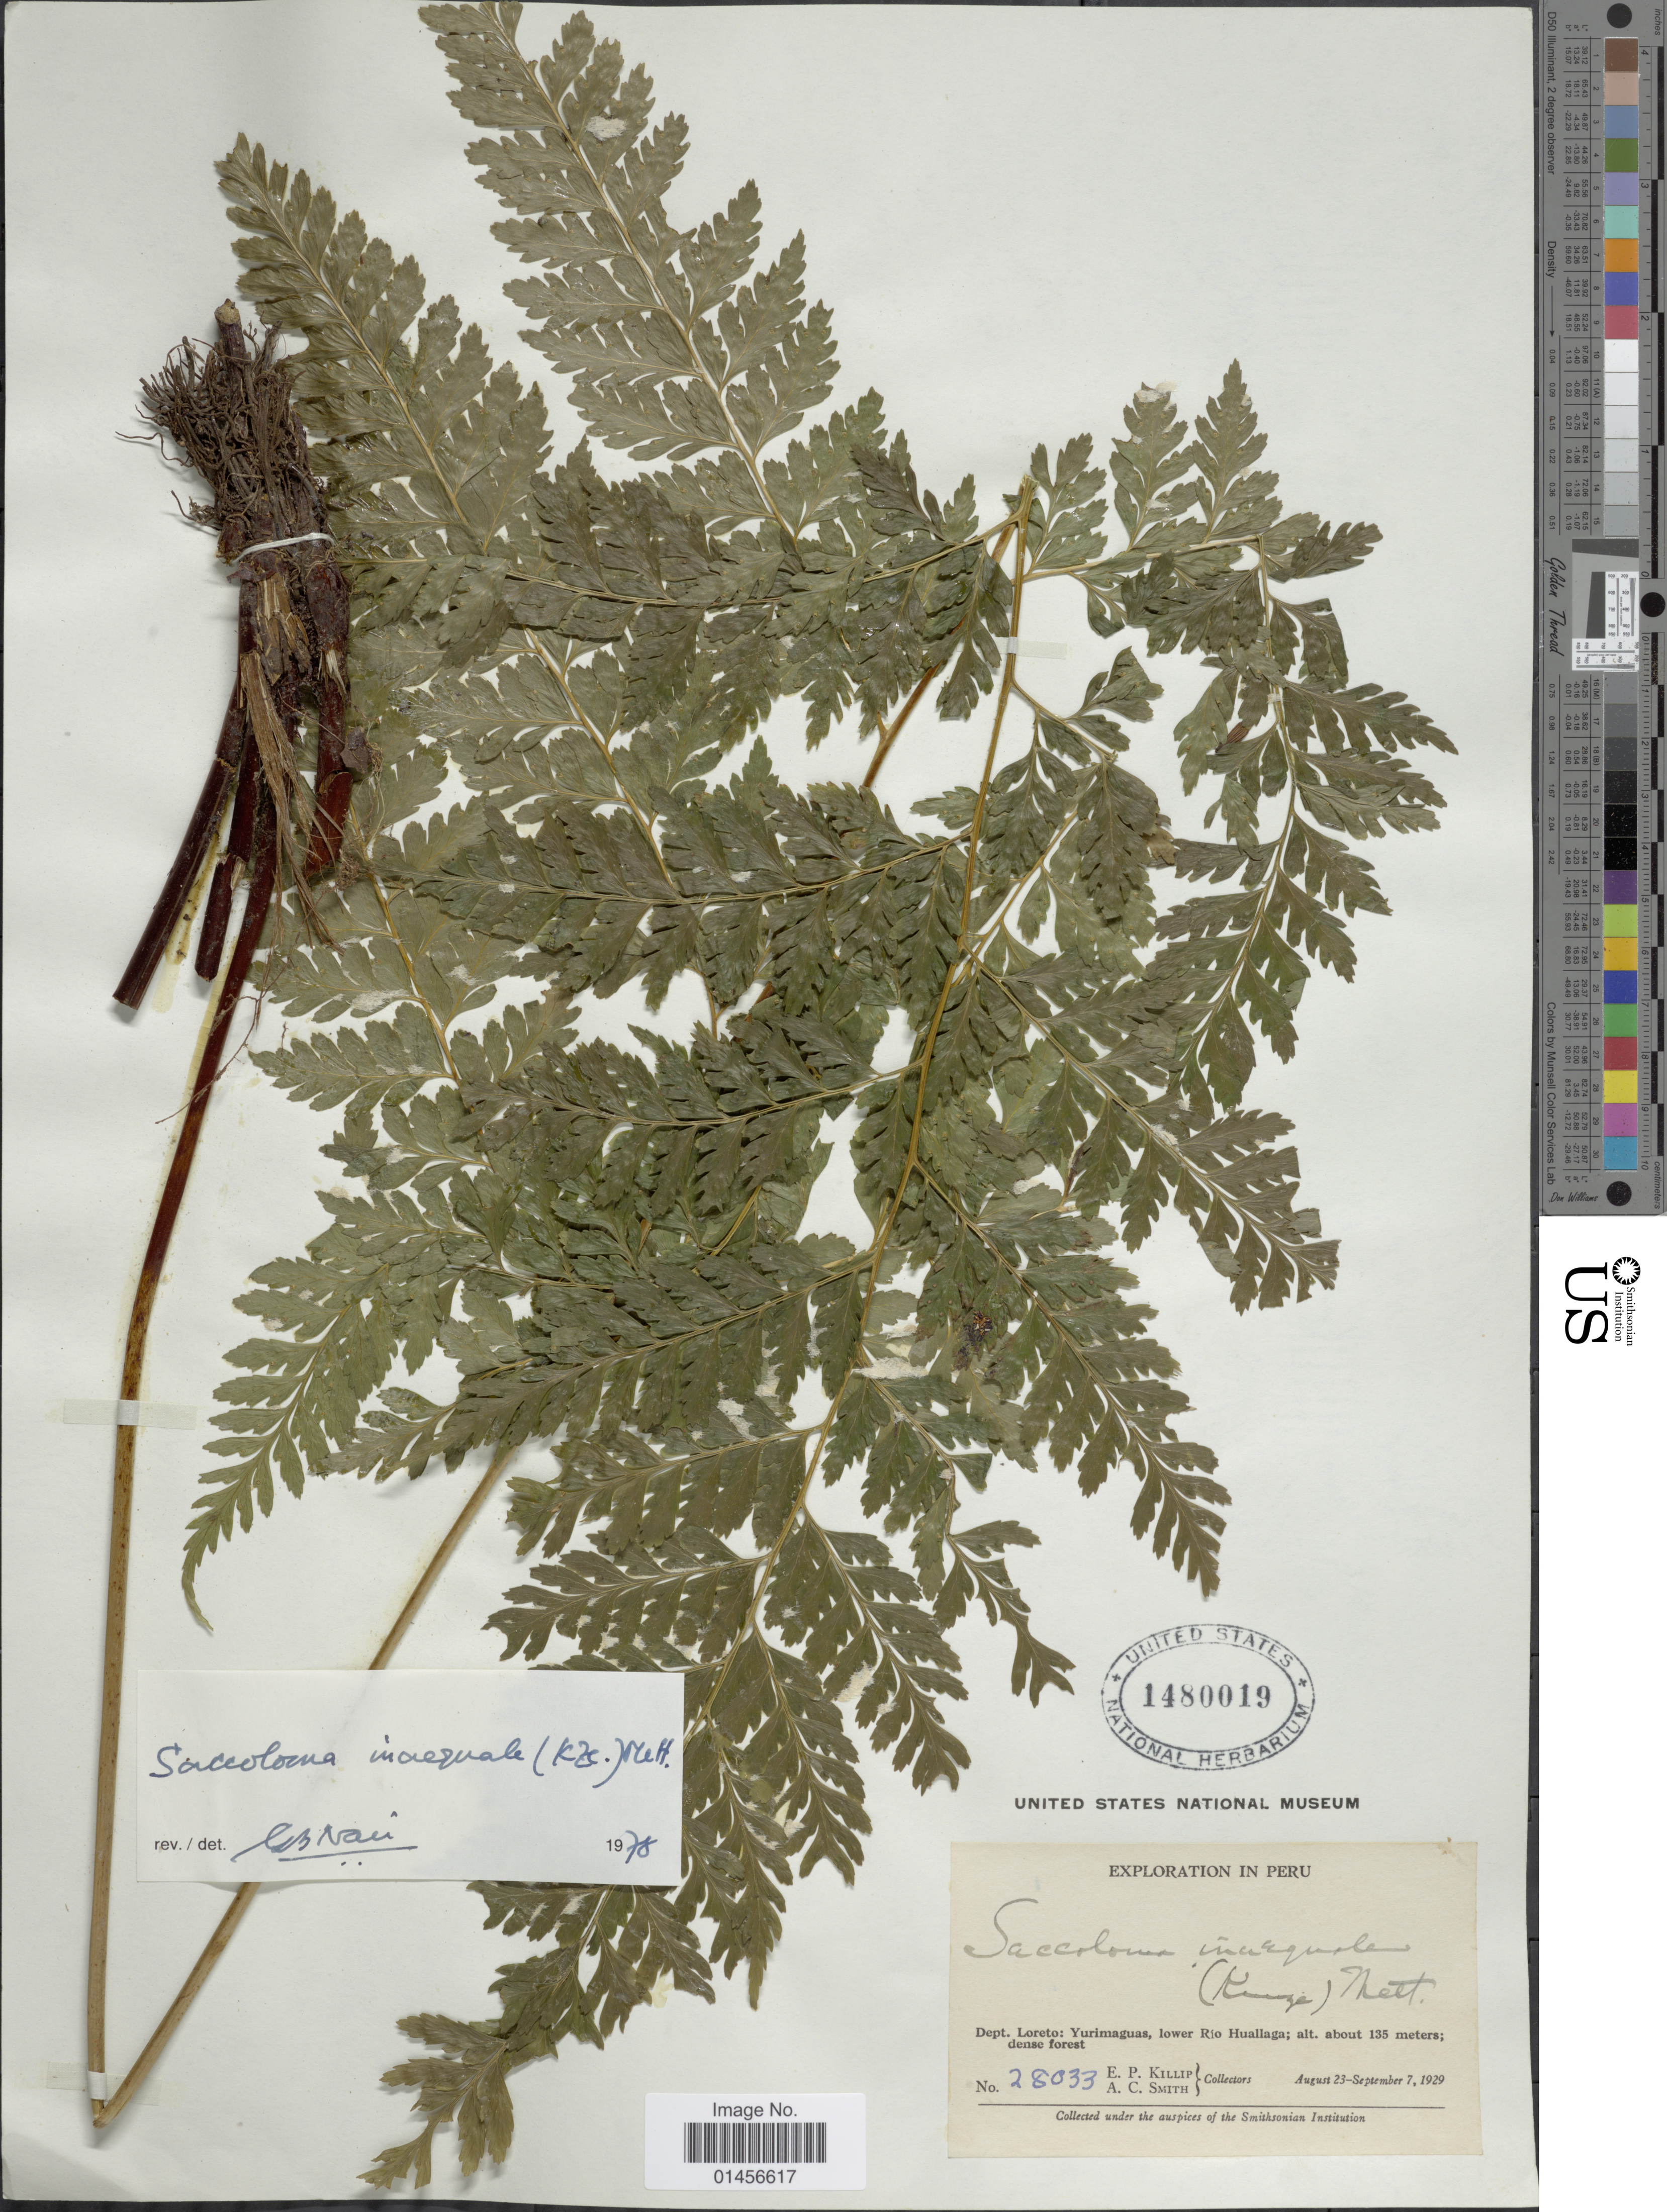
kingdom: Plantae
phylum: Tracheophyta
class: Polypodiopsida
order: Polypodiales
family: Saccolomataceae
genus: Saccoloma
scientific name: Saccoloma inaequale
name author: (Kunze) Mett.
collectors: E. P. Killip & A. C. Smith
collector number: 28033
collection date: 1929-08-23/1929-09-07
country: Peru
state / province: Loreto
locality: Yurimaguas, lower Rio Huallaga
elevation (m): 135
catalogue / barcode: US 1480019